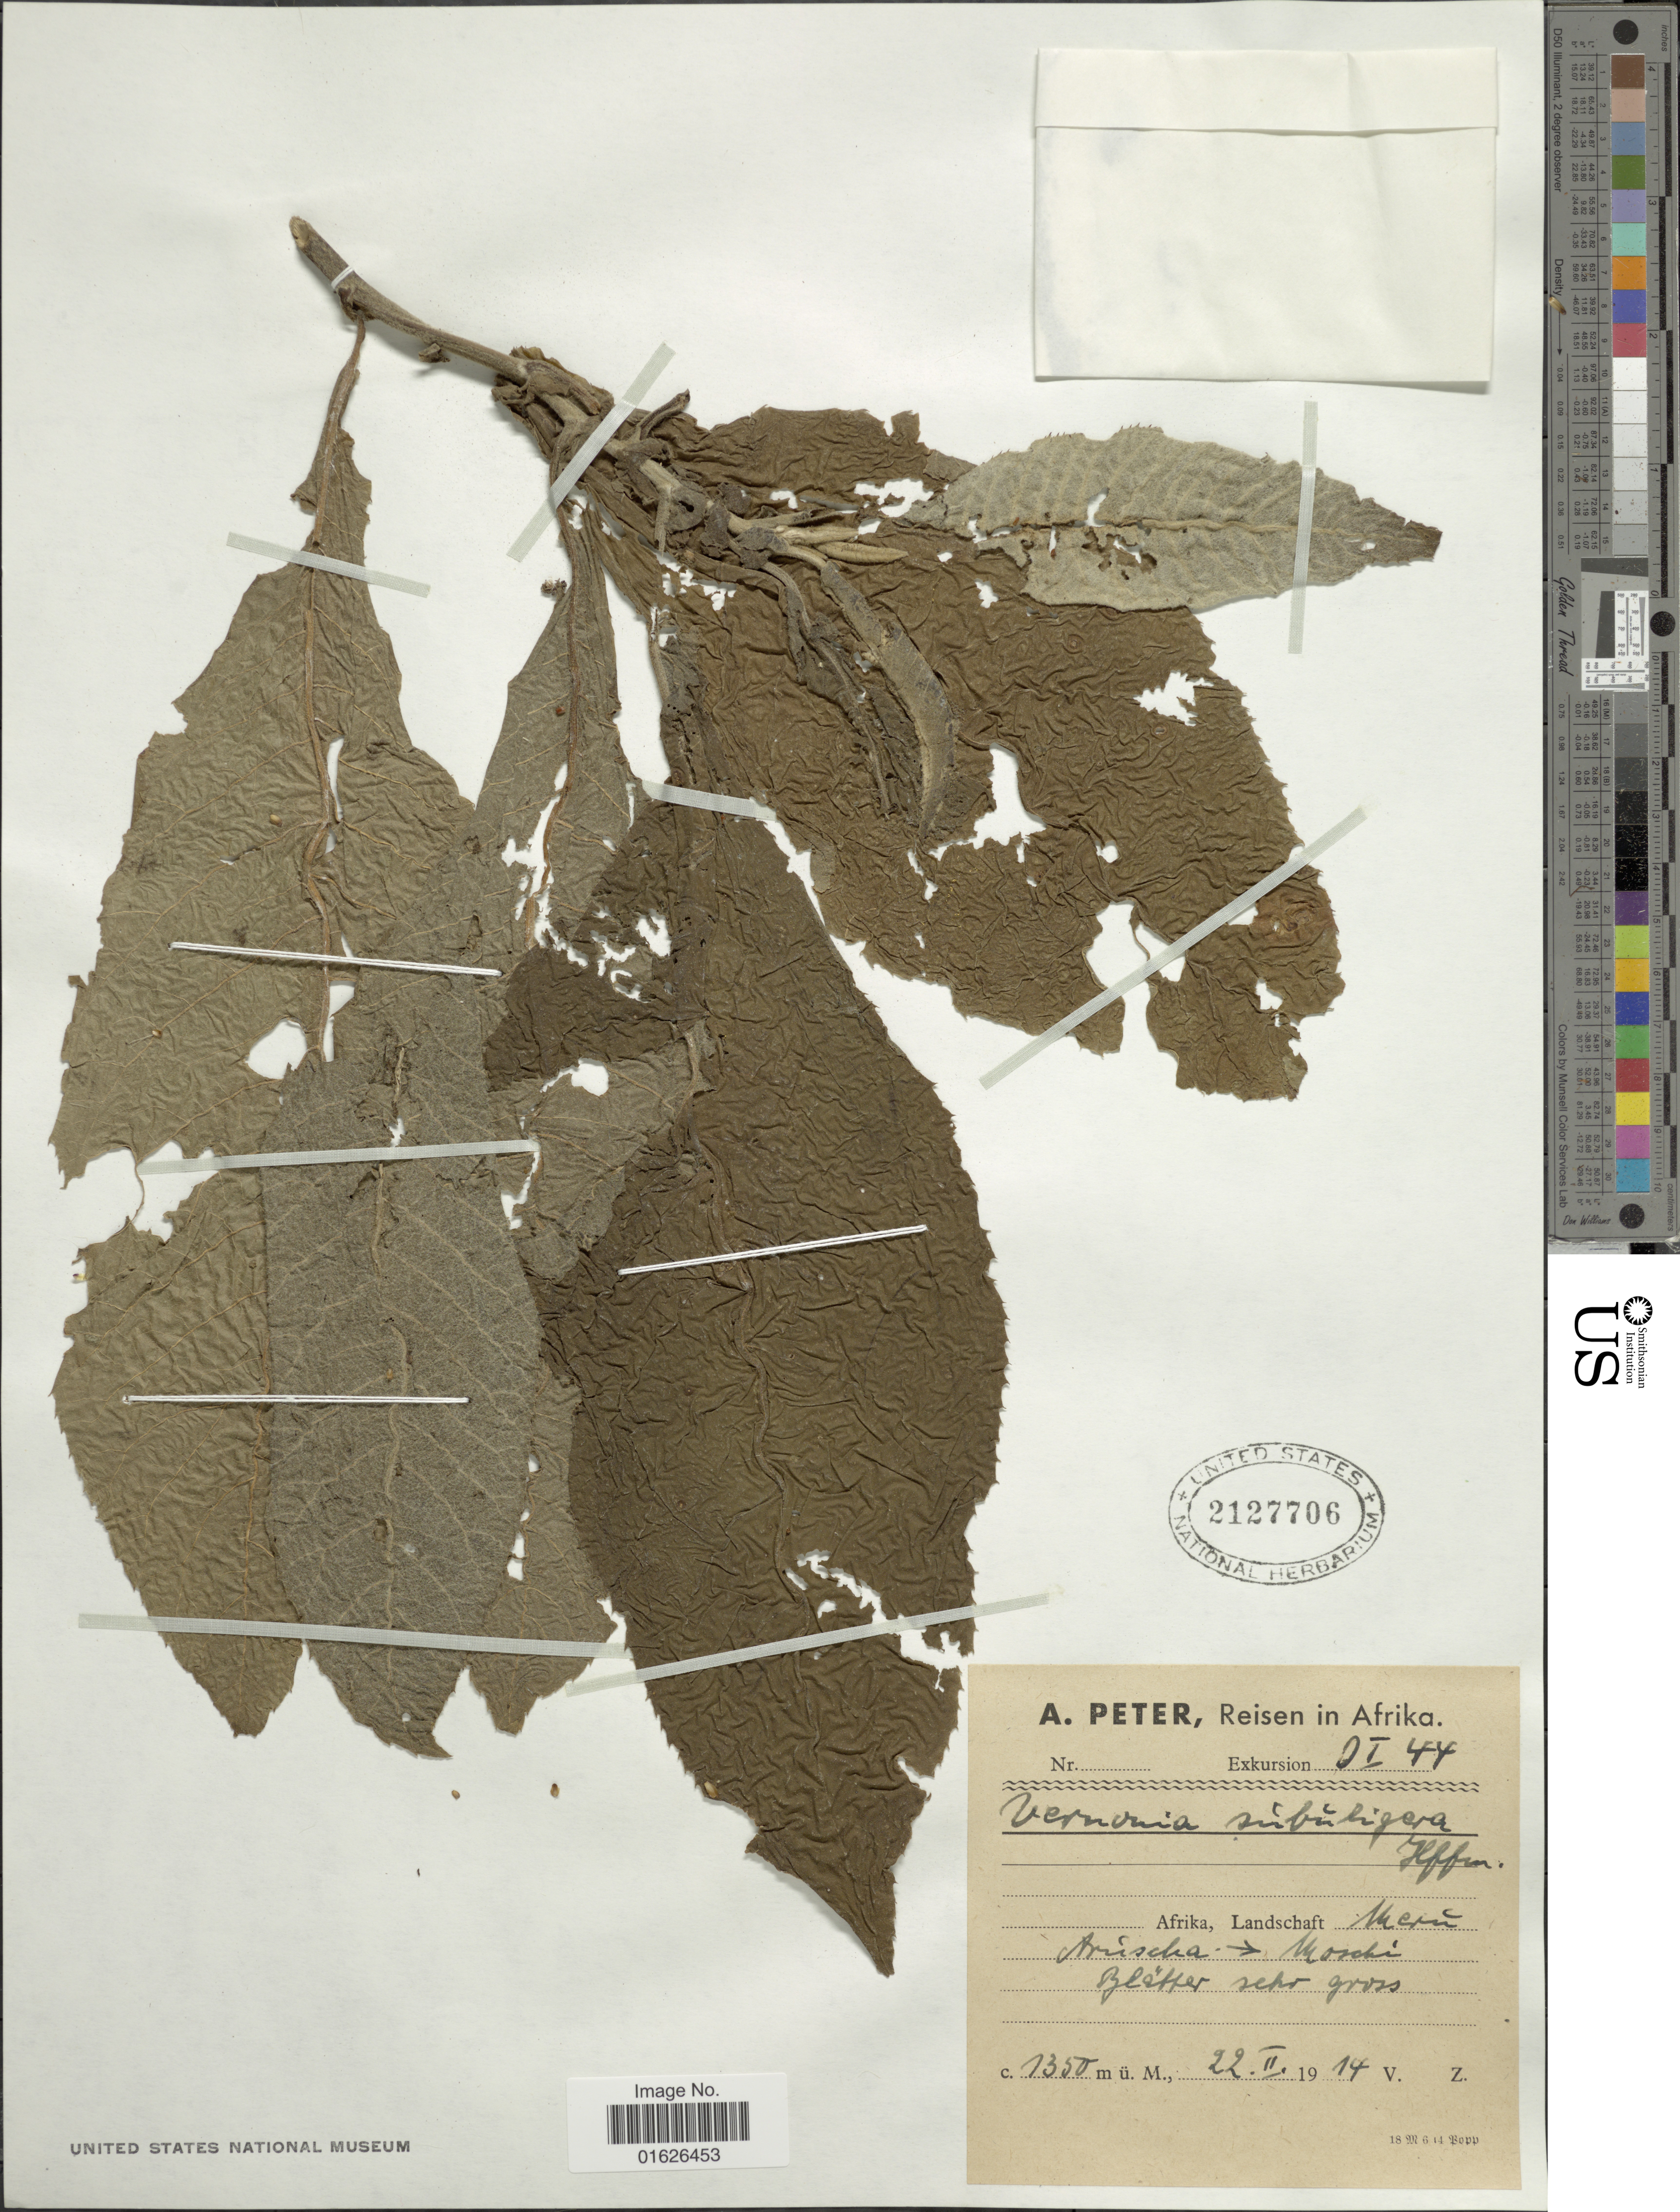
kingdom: Plantae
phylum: Tracheophyta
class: Magnoliopsida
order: Asterales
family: Asteraceae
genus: Gymnanthemum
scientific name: Gymnanthemum myrianthum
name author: (Hook. f.) H. Rob.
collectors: A. Peter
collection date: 1914-02-22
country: Tanzania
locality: Meru, Aruscha - Moschi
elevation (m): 1350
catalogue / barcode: US 2127706